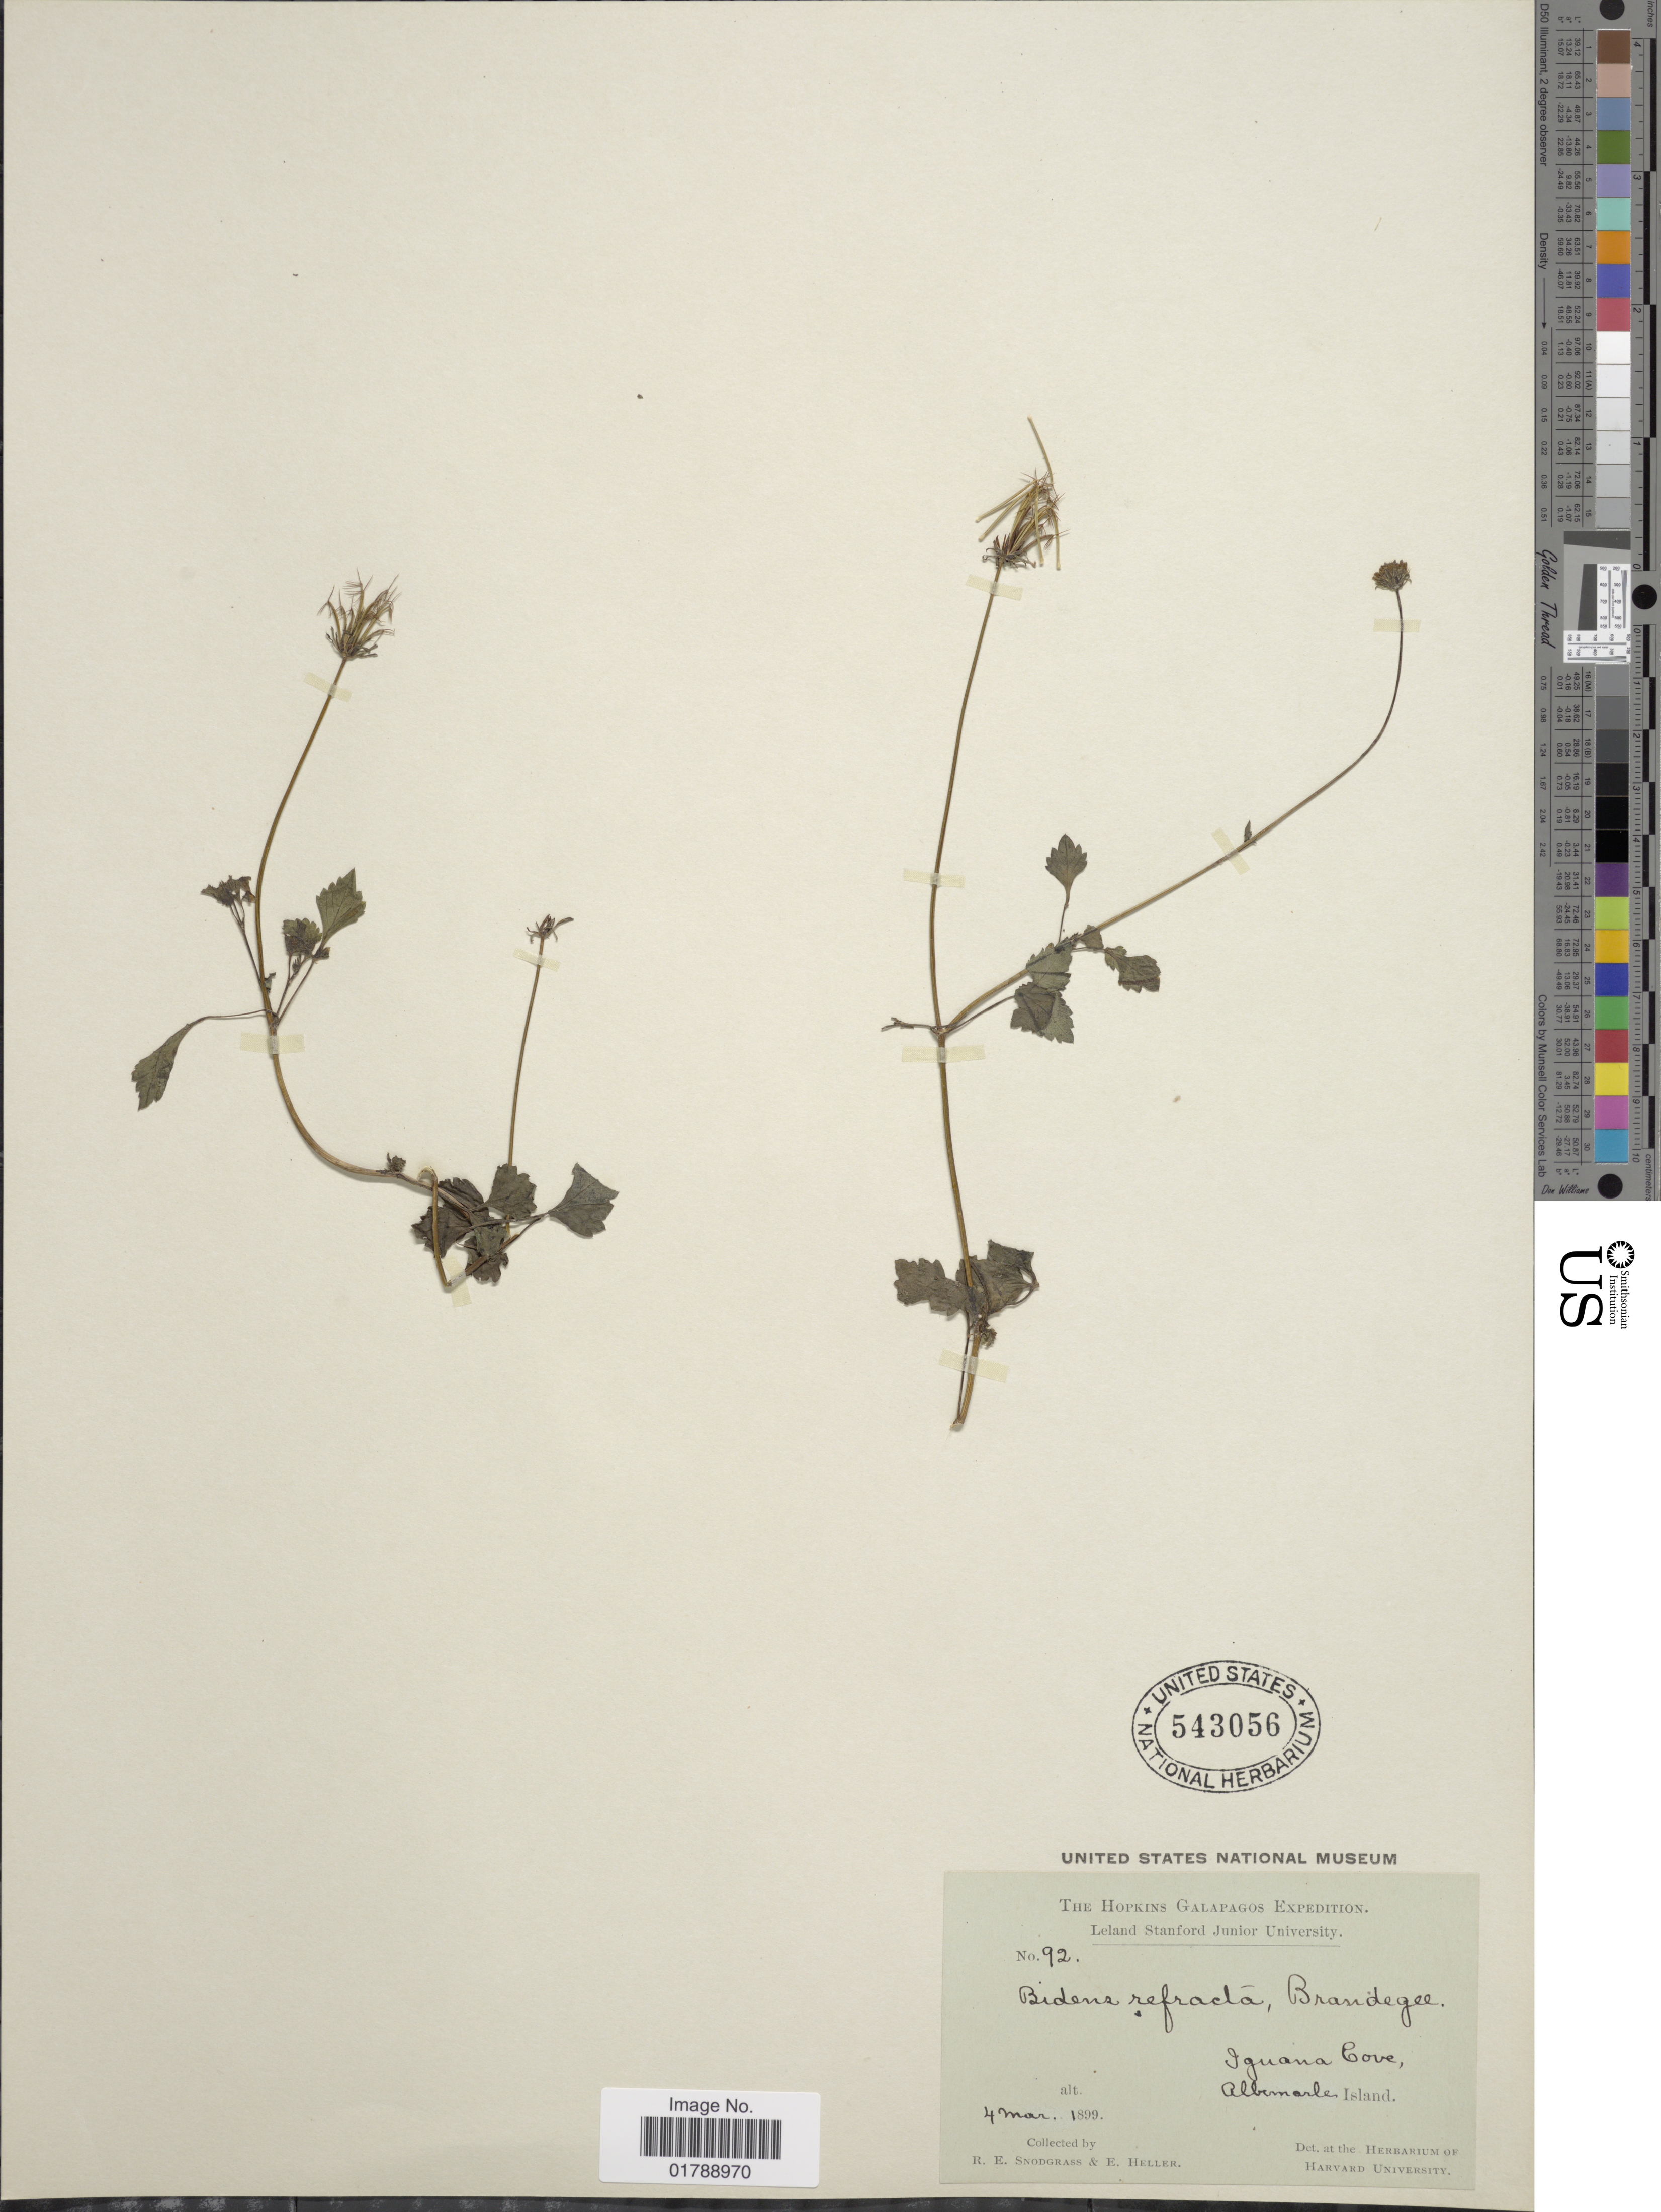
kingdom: Plantae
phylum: Tracheophyta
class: Magnoliopsida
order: Asterales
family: Asteraceae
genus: Bidens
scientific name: Bidens riparia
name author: Kunth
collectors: R. E. Snodgrass & E. Heller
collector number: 92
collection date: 1899-03-04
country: Ecuador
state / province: Colón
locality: Galapagos. Iguana Cove, Albemarle Island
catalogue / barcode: US 543056